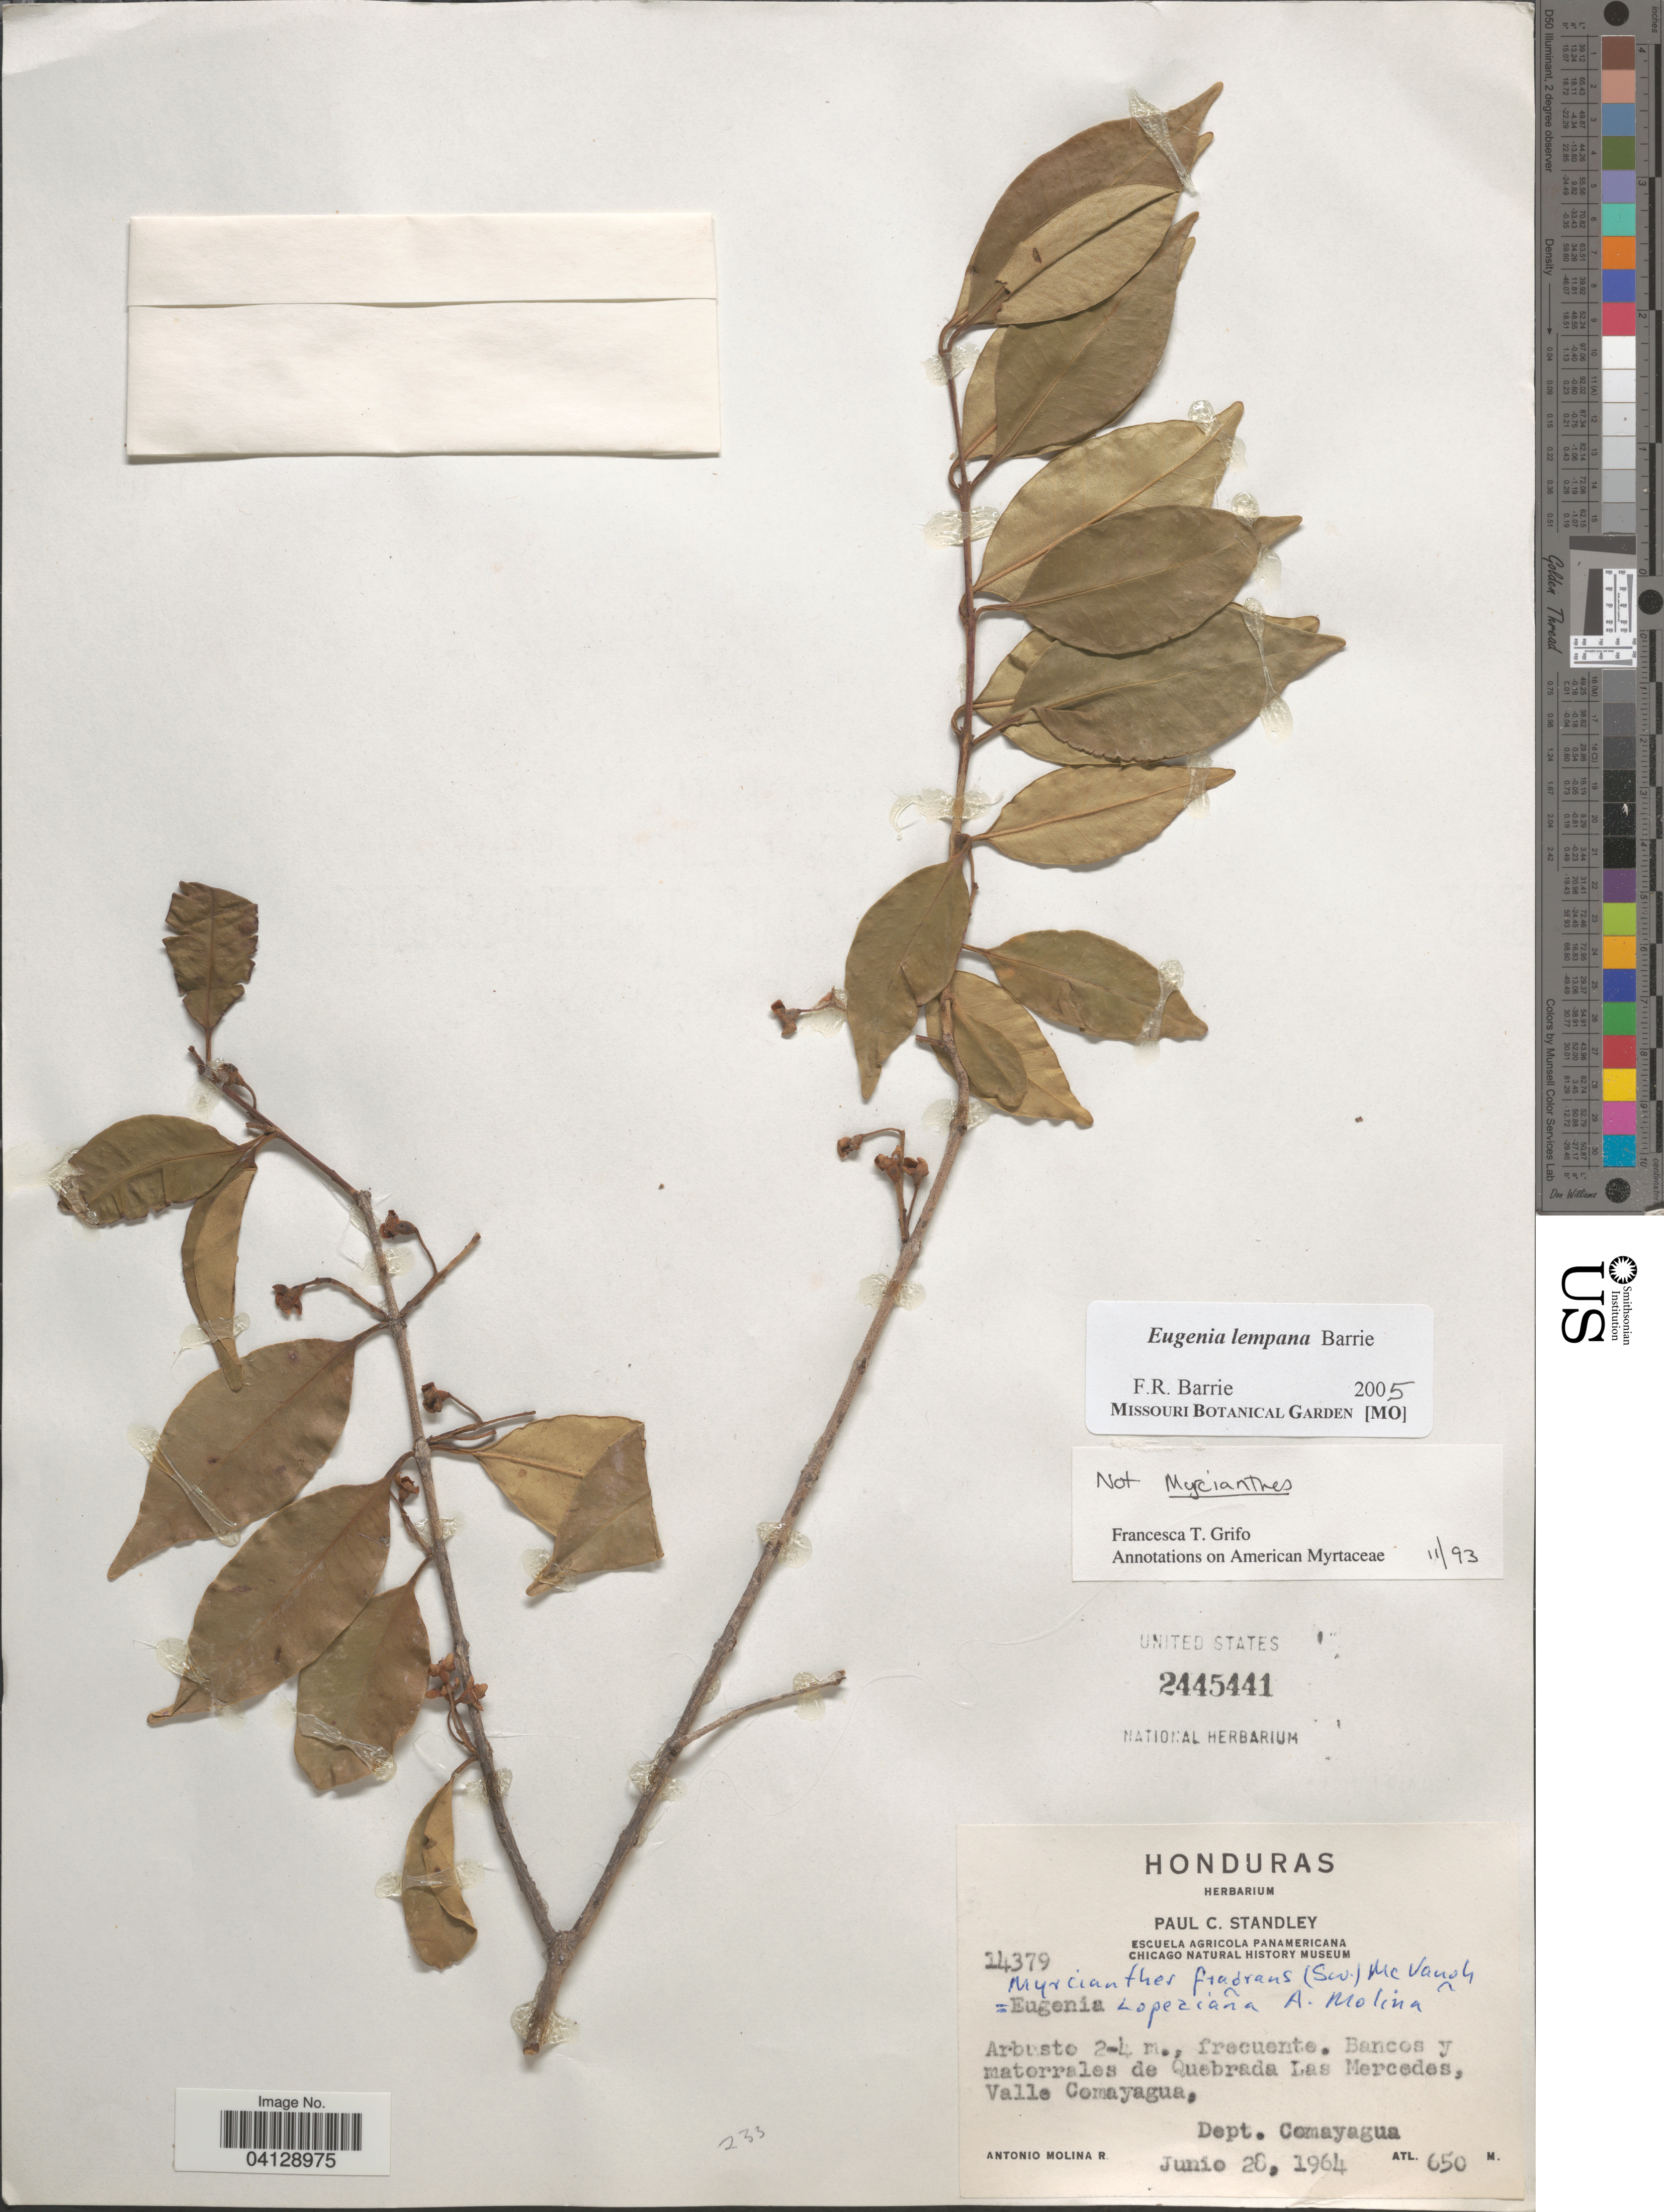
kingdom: Plantae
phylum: Tracheophyta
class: Magnoliopsida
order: Myrtales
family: Myrtaceae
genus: Eugenia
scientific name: Eugenia lempana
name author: Barrie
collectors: A. Molina R.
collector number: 14379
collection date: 1964-06-28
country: Honduras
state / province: Comayagua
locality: Bancos y matorrales de Quebrada Las Mercedes, Valle Comayagua. Dept. Comayagua.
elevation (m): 650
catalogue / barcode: US 2445441